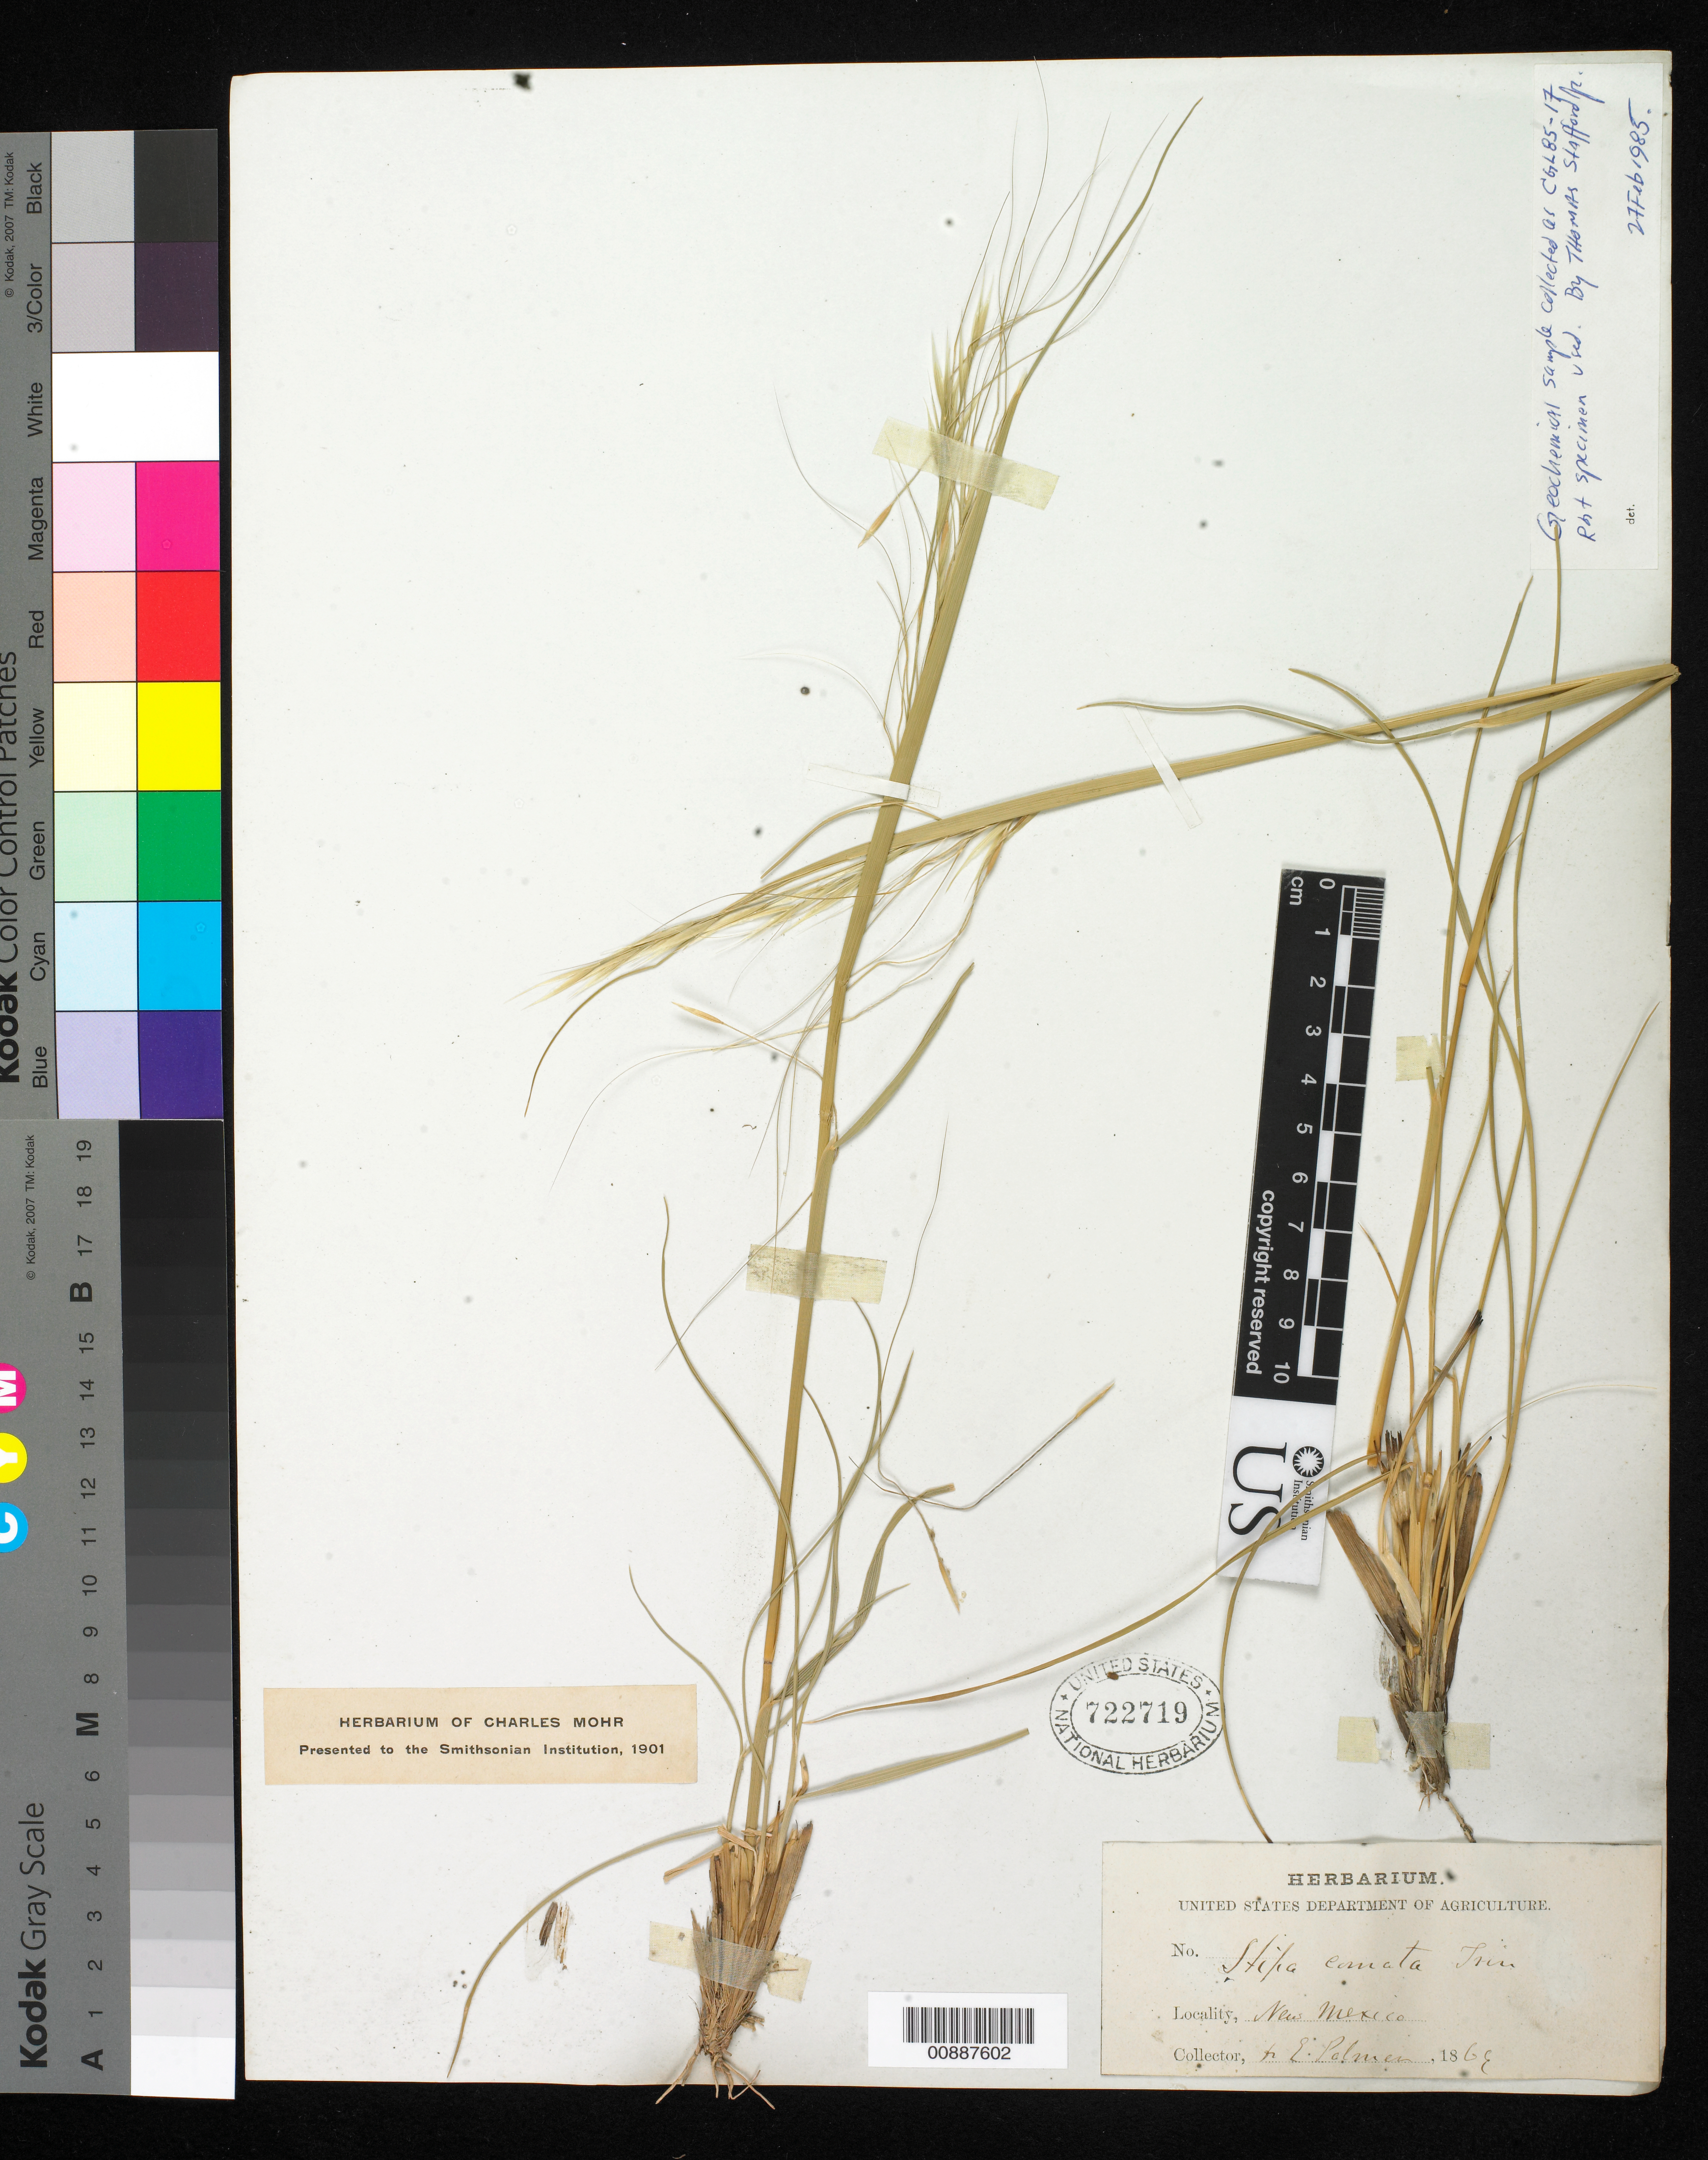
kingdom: Plantae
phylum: Tracheophyta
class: Liliopsida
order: Poales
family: Poaceae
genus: Hesperostipa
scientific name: Hesperostipa comata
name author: (Trin. & Rupr.) Barkworth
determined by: Poaceae Reorganization Project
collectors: E. Palmer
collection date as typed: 1869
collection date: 1869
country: United States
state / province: New Mexico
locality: New Mexico.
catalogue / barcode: US 722719